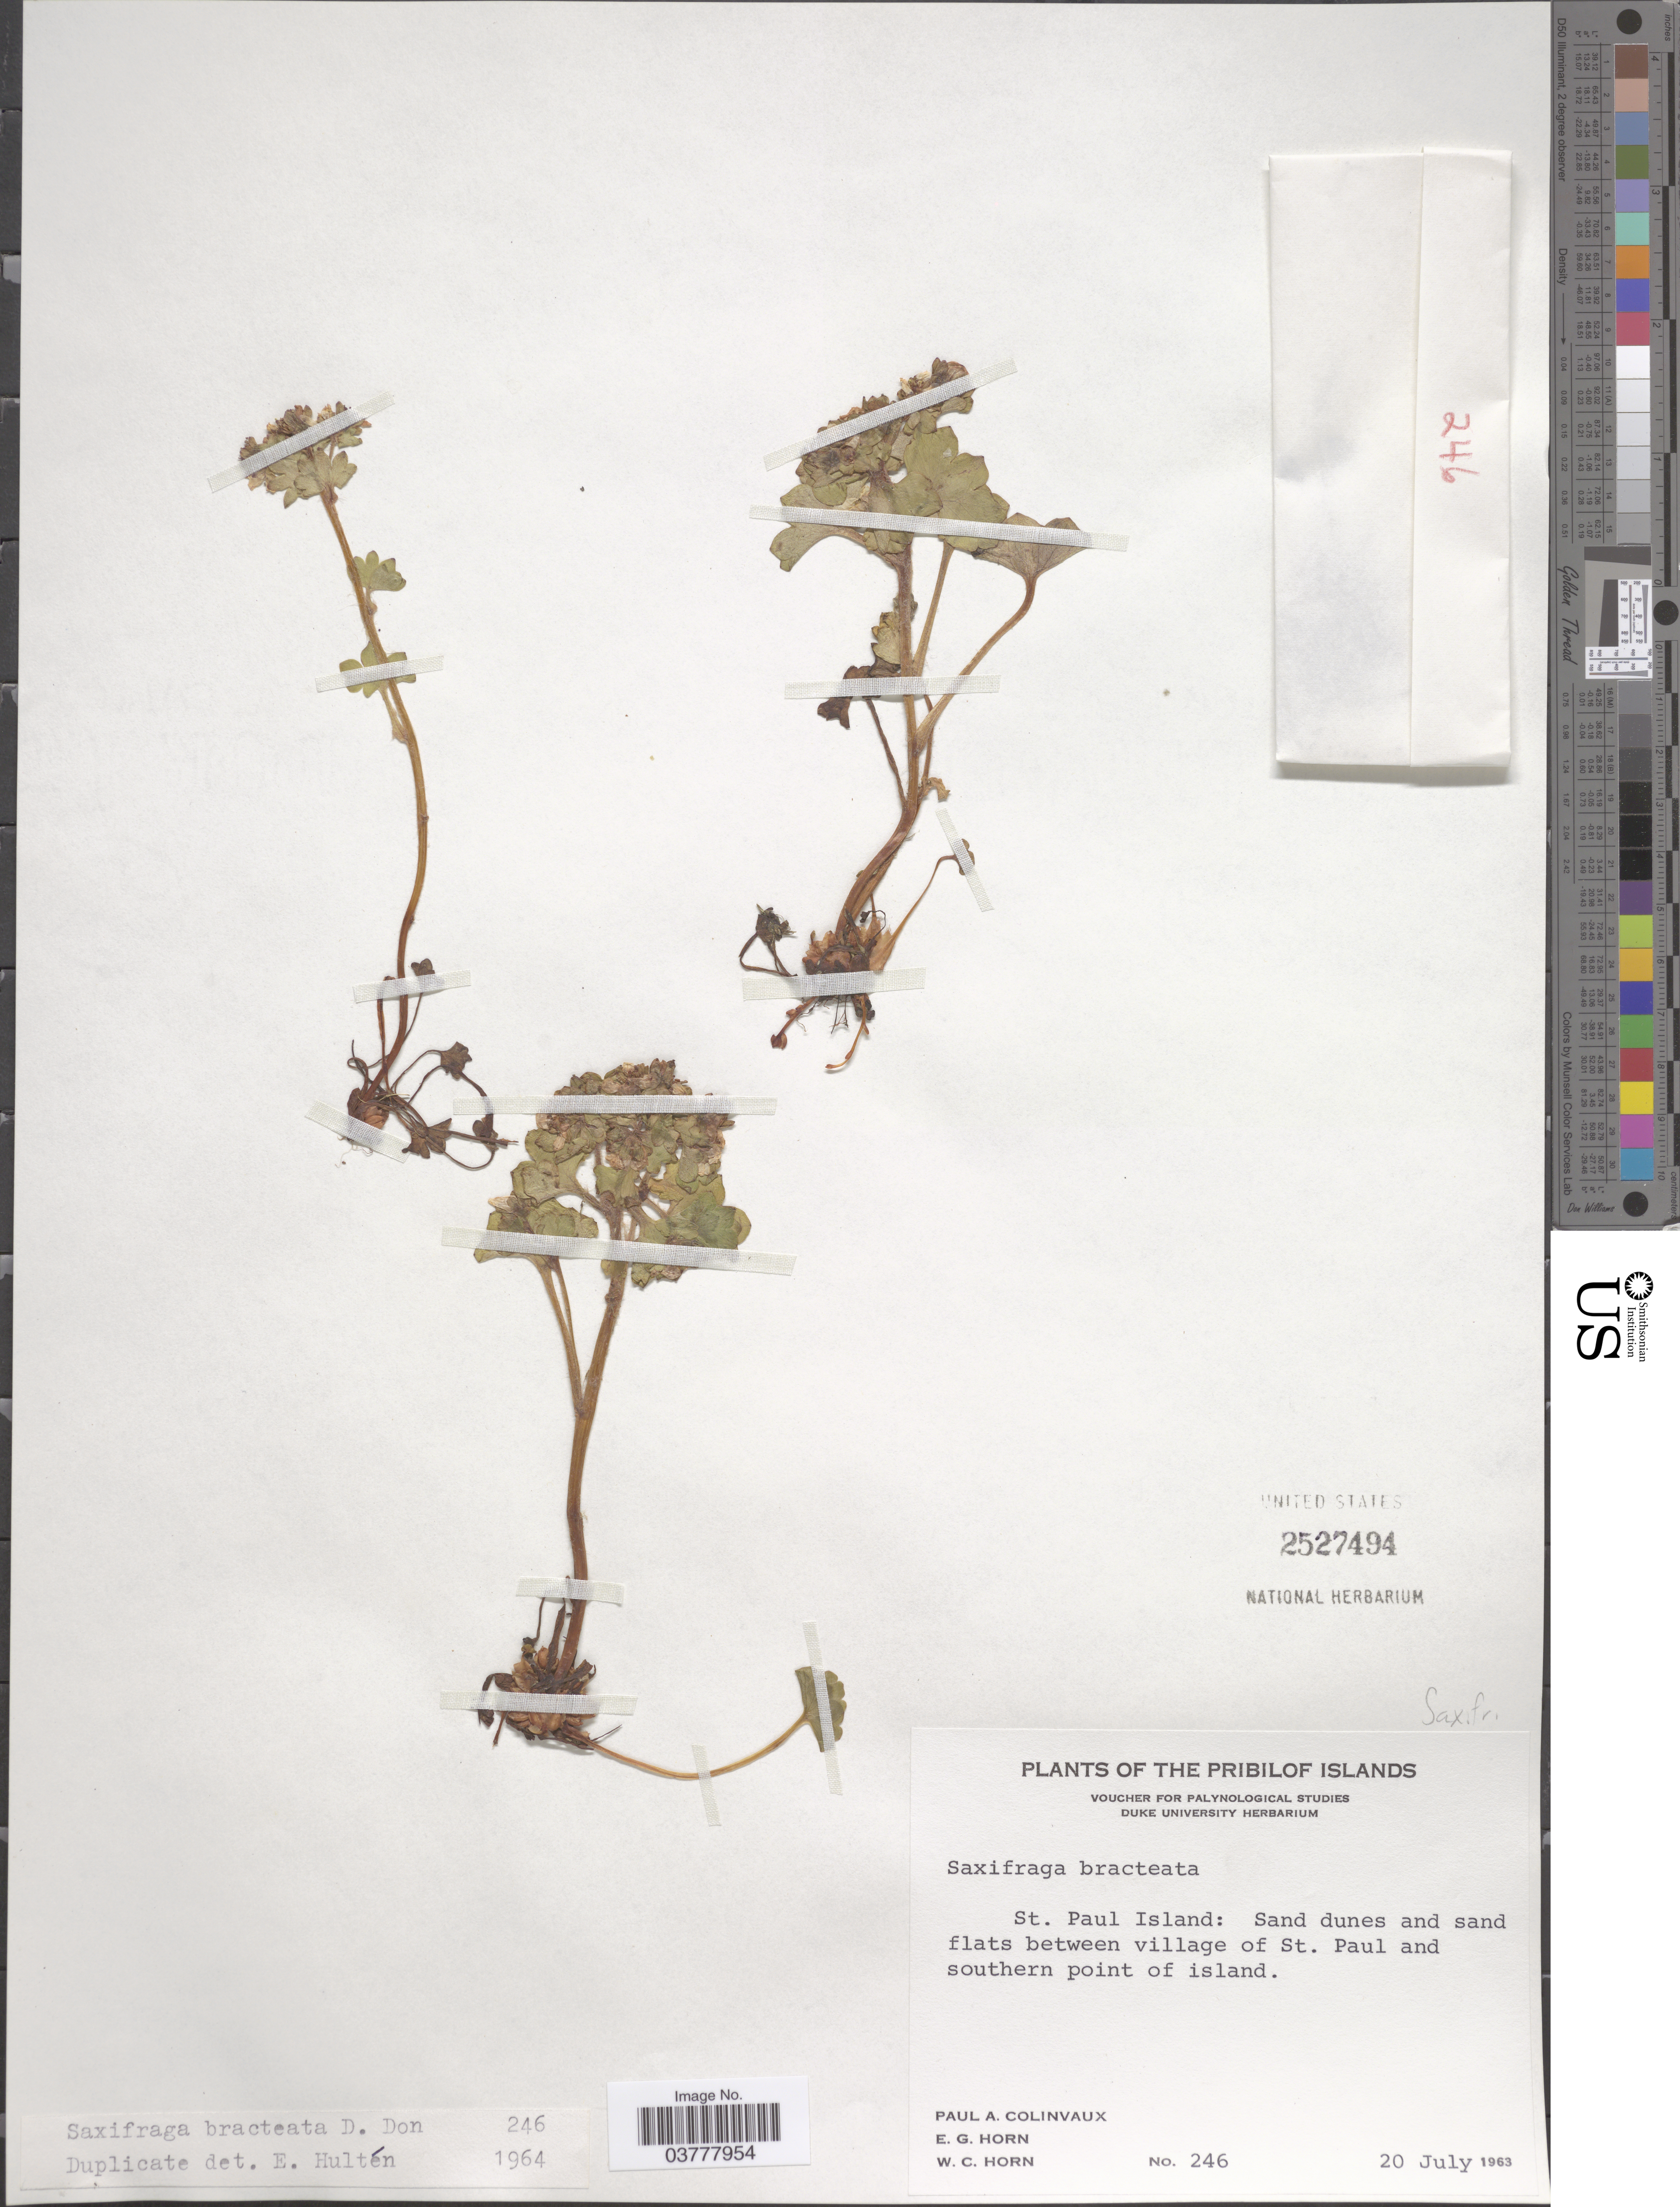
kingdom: Plantae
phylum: Tracheophyta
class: Magnoliopsida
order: Saxifragales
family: Saxifragaceae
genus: Saxifraga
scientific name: Saxifraga bracteata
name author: D. Don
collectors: P. Colinvaux, E. Horn & W. Horn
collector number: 246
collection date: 1963-07-20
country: United States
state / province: Alaska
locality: The Pribilof Islands. St. Paul Island: Sand dunes and sand flats between village of St. Paul and southern point of island.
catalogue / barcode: US 2527494